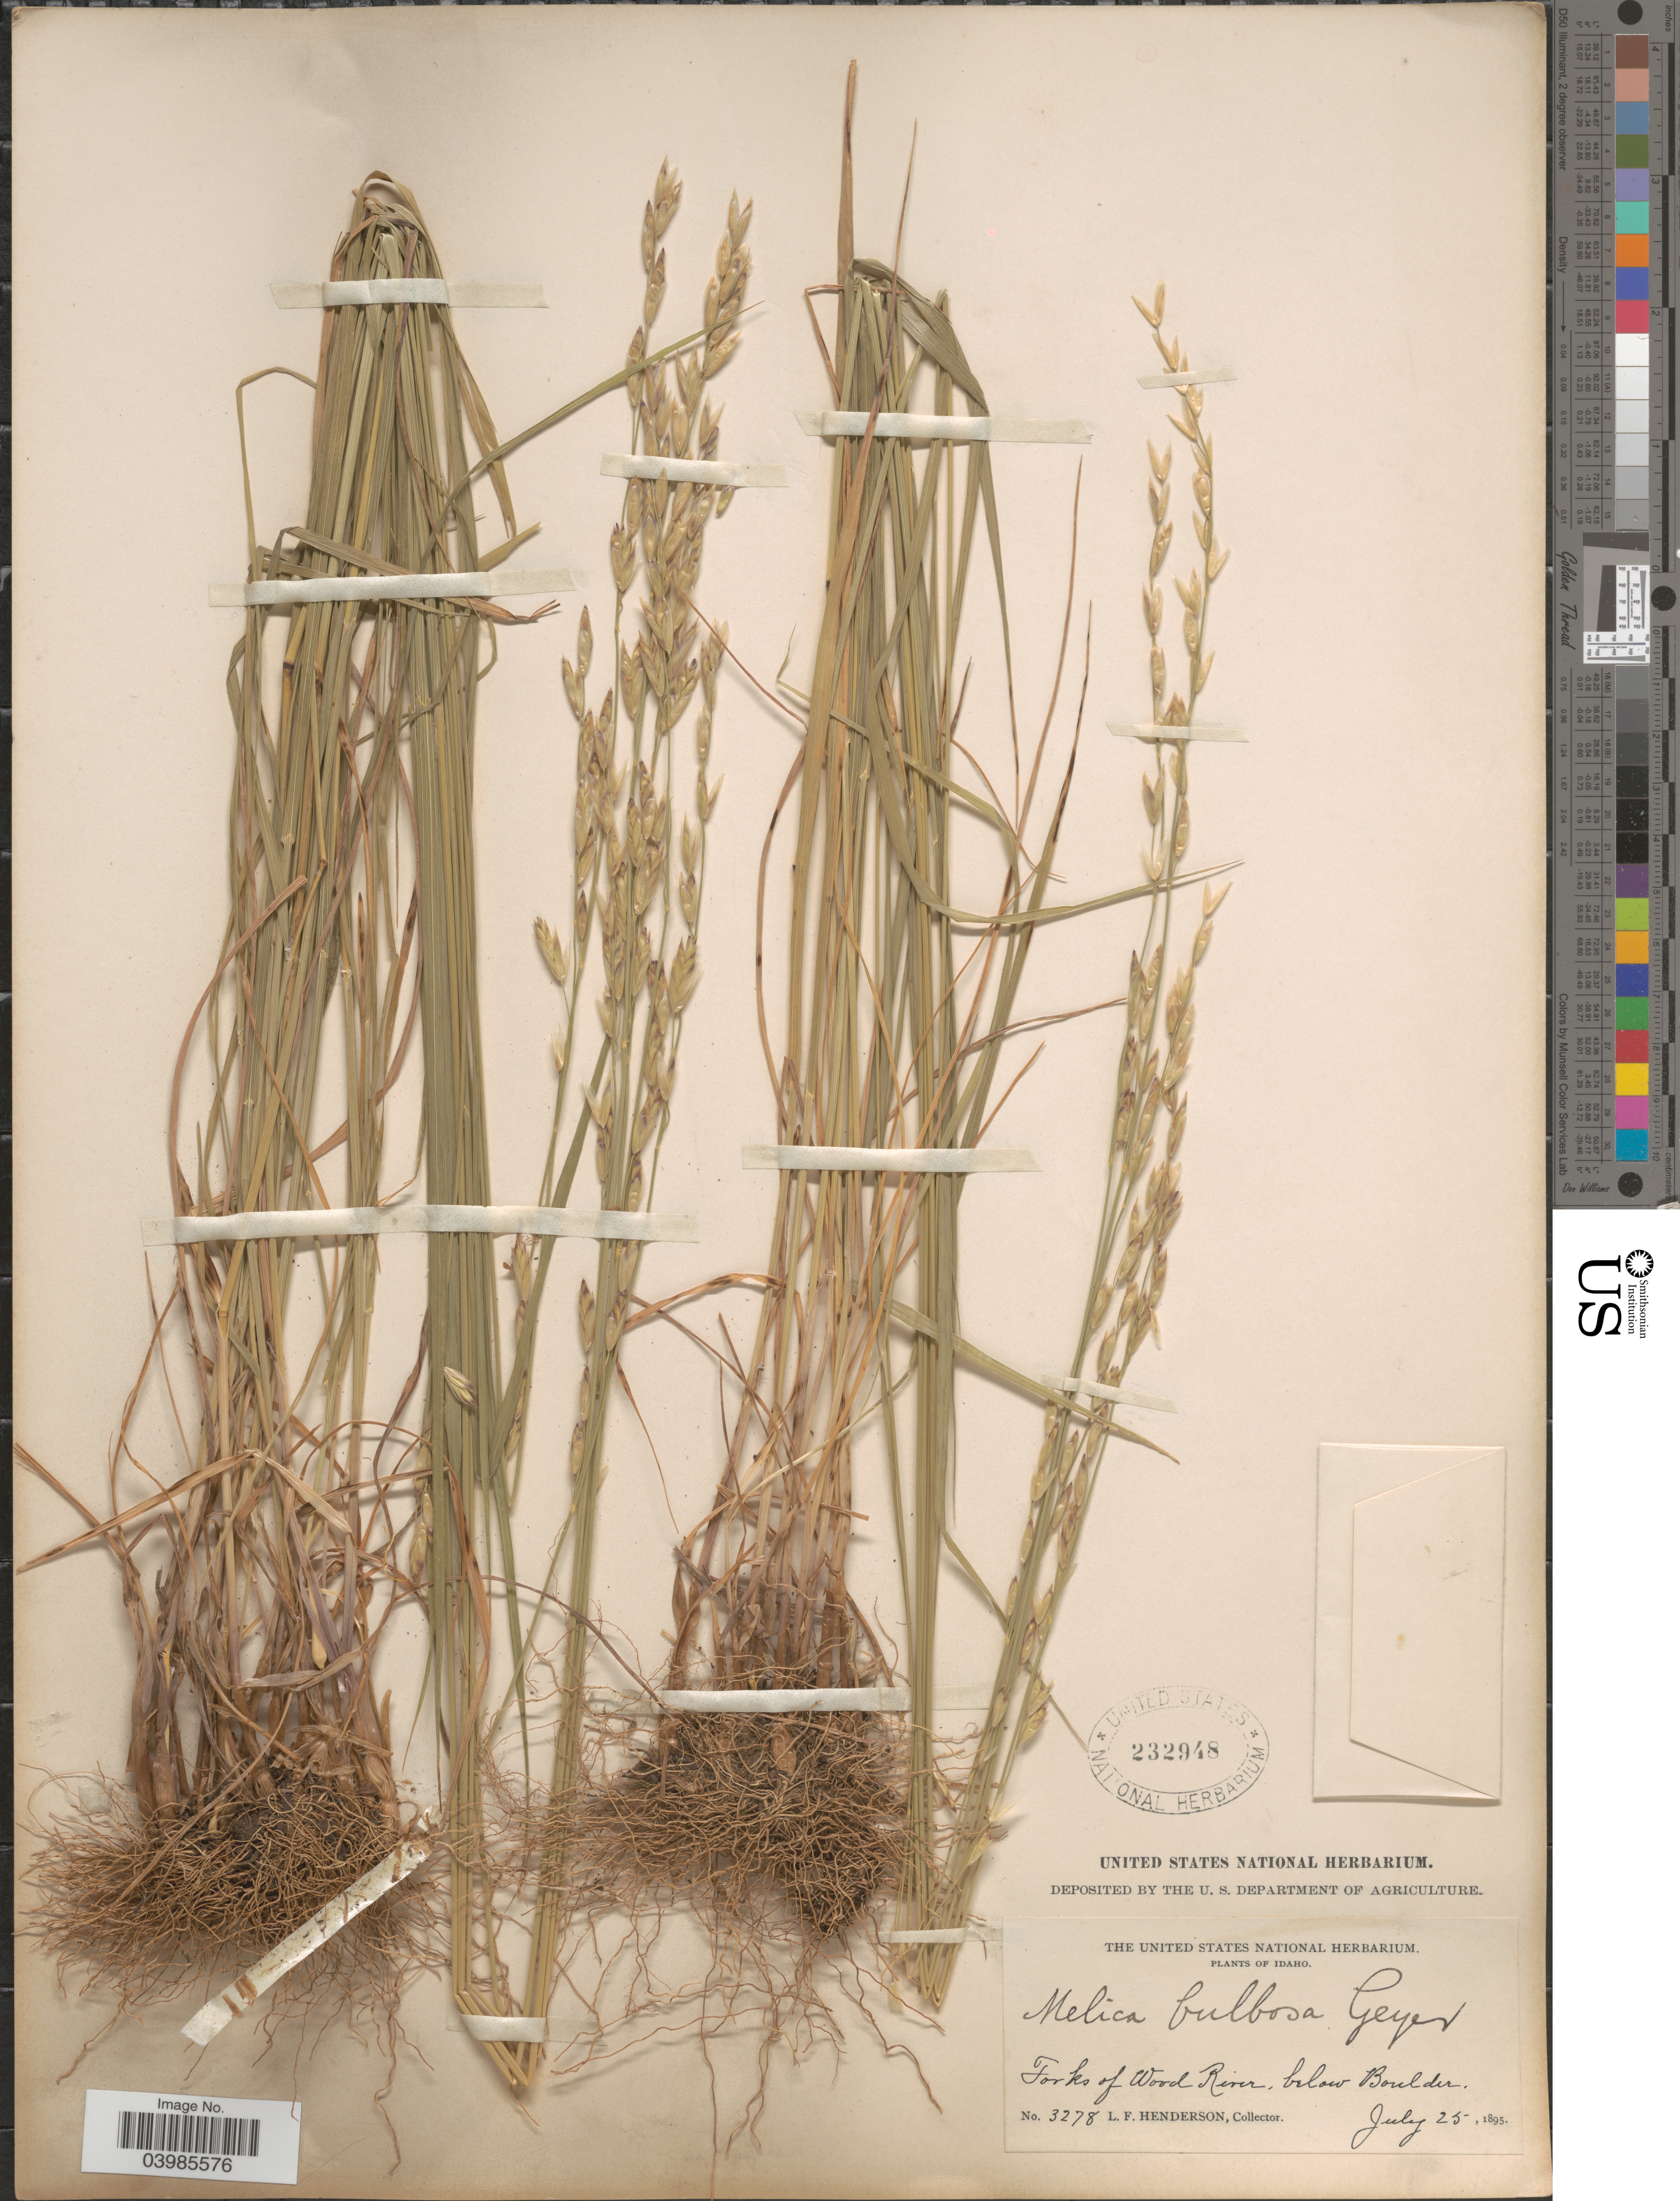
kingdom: Plantae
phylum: Tracheophyta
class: Liliopsida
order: Poales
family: Poaceae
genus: Melica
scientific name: Melica bulbosa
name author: Geyer ex Porter & J.M. Coult.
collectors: L. Henderson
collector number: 3278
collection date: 1895-07-25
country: United States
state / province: Idaho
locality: Forks of Wood River, below Boulder.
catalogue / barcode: US 232948